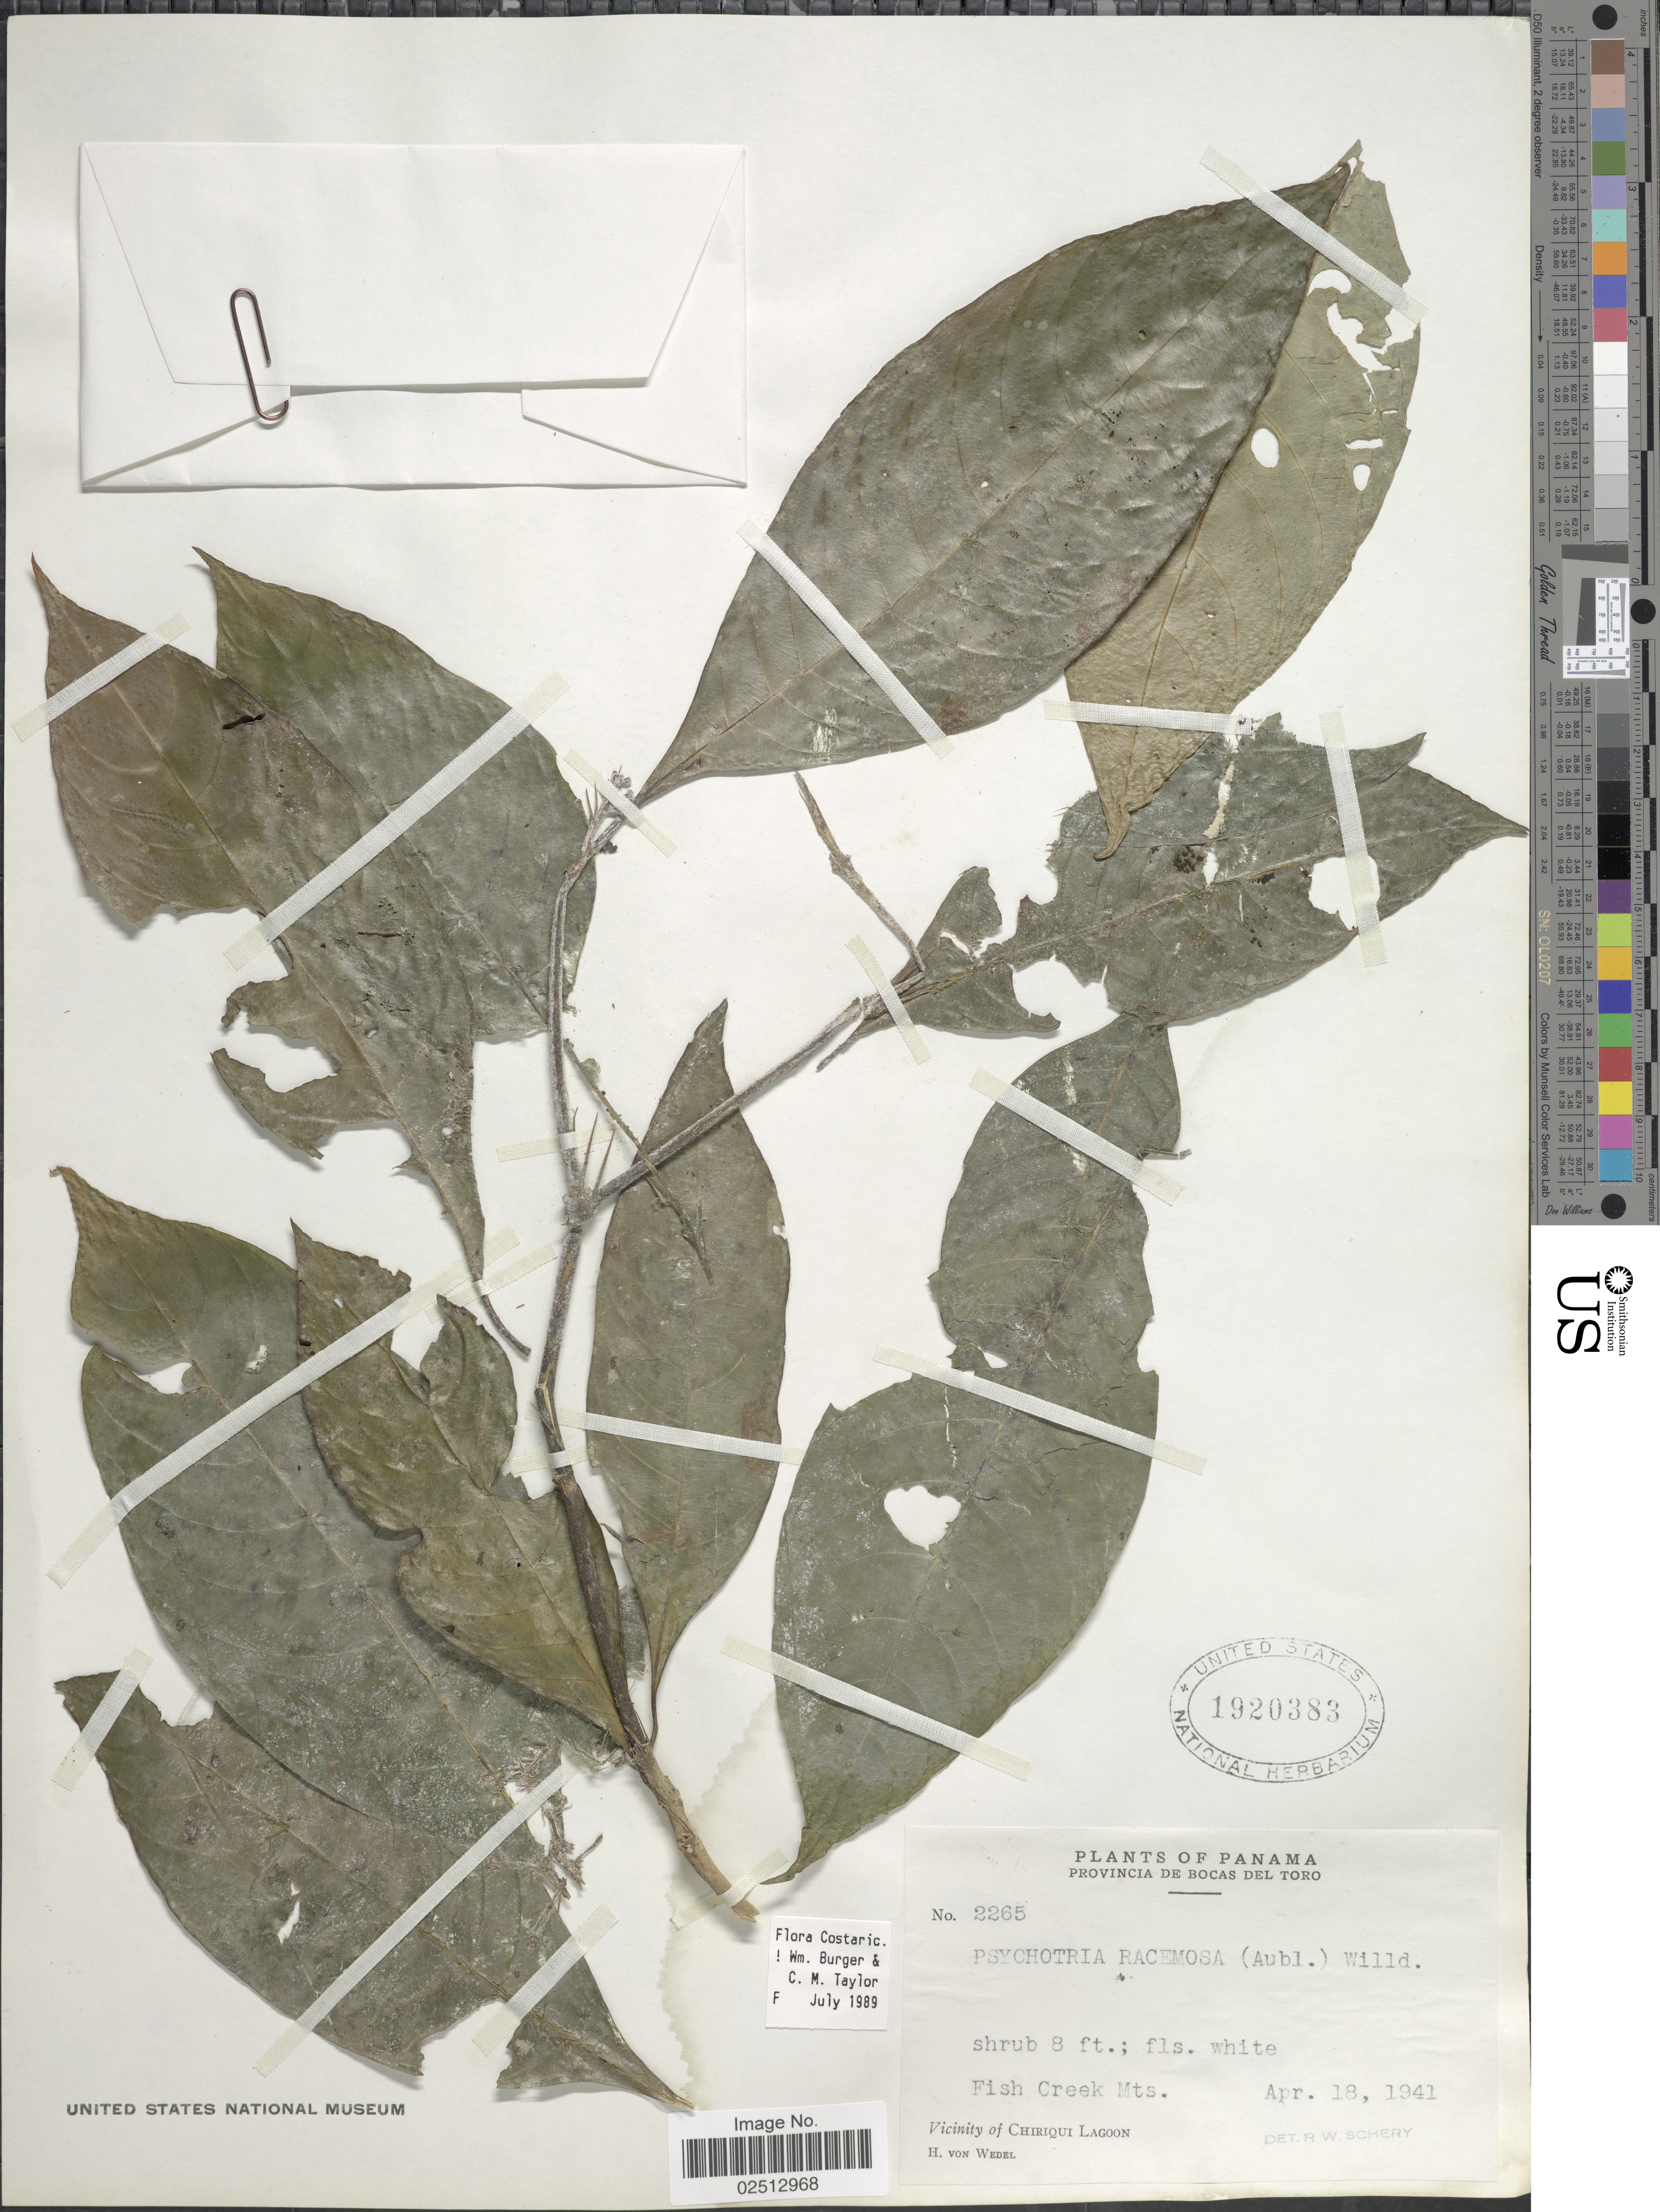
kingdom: Plantae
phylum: Tracheophyta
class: Magnoliopsida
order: Gentianales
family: Rubiaceae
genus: Psychotria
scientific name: Psychotria racemosa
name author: (Aubl.) Raeuschel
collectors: H. von Wedel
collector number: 2265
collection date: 1941-04-18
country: Panama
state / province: Bocas del Toro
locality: Provincia de Bocas del Toro. Fish Creek Mts. Vicinity of Chiriqui Lagoon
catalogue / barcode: US 1920383